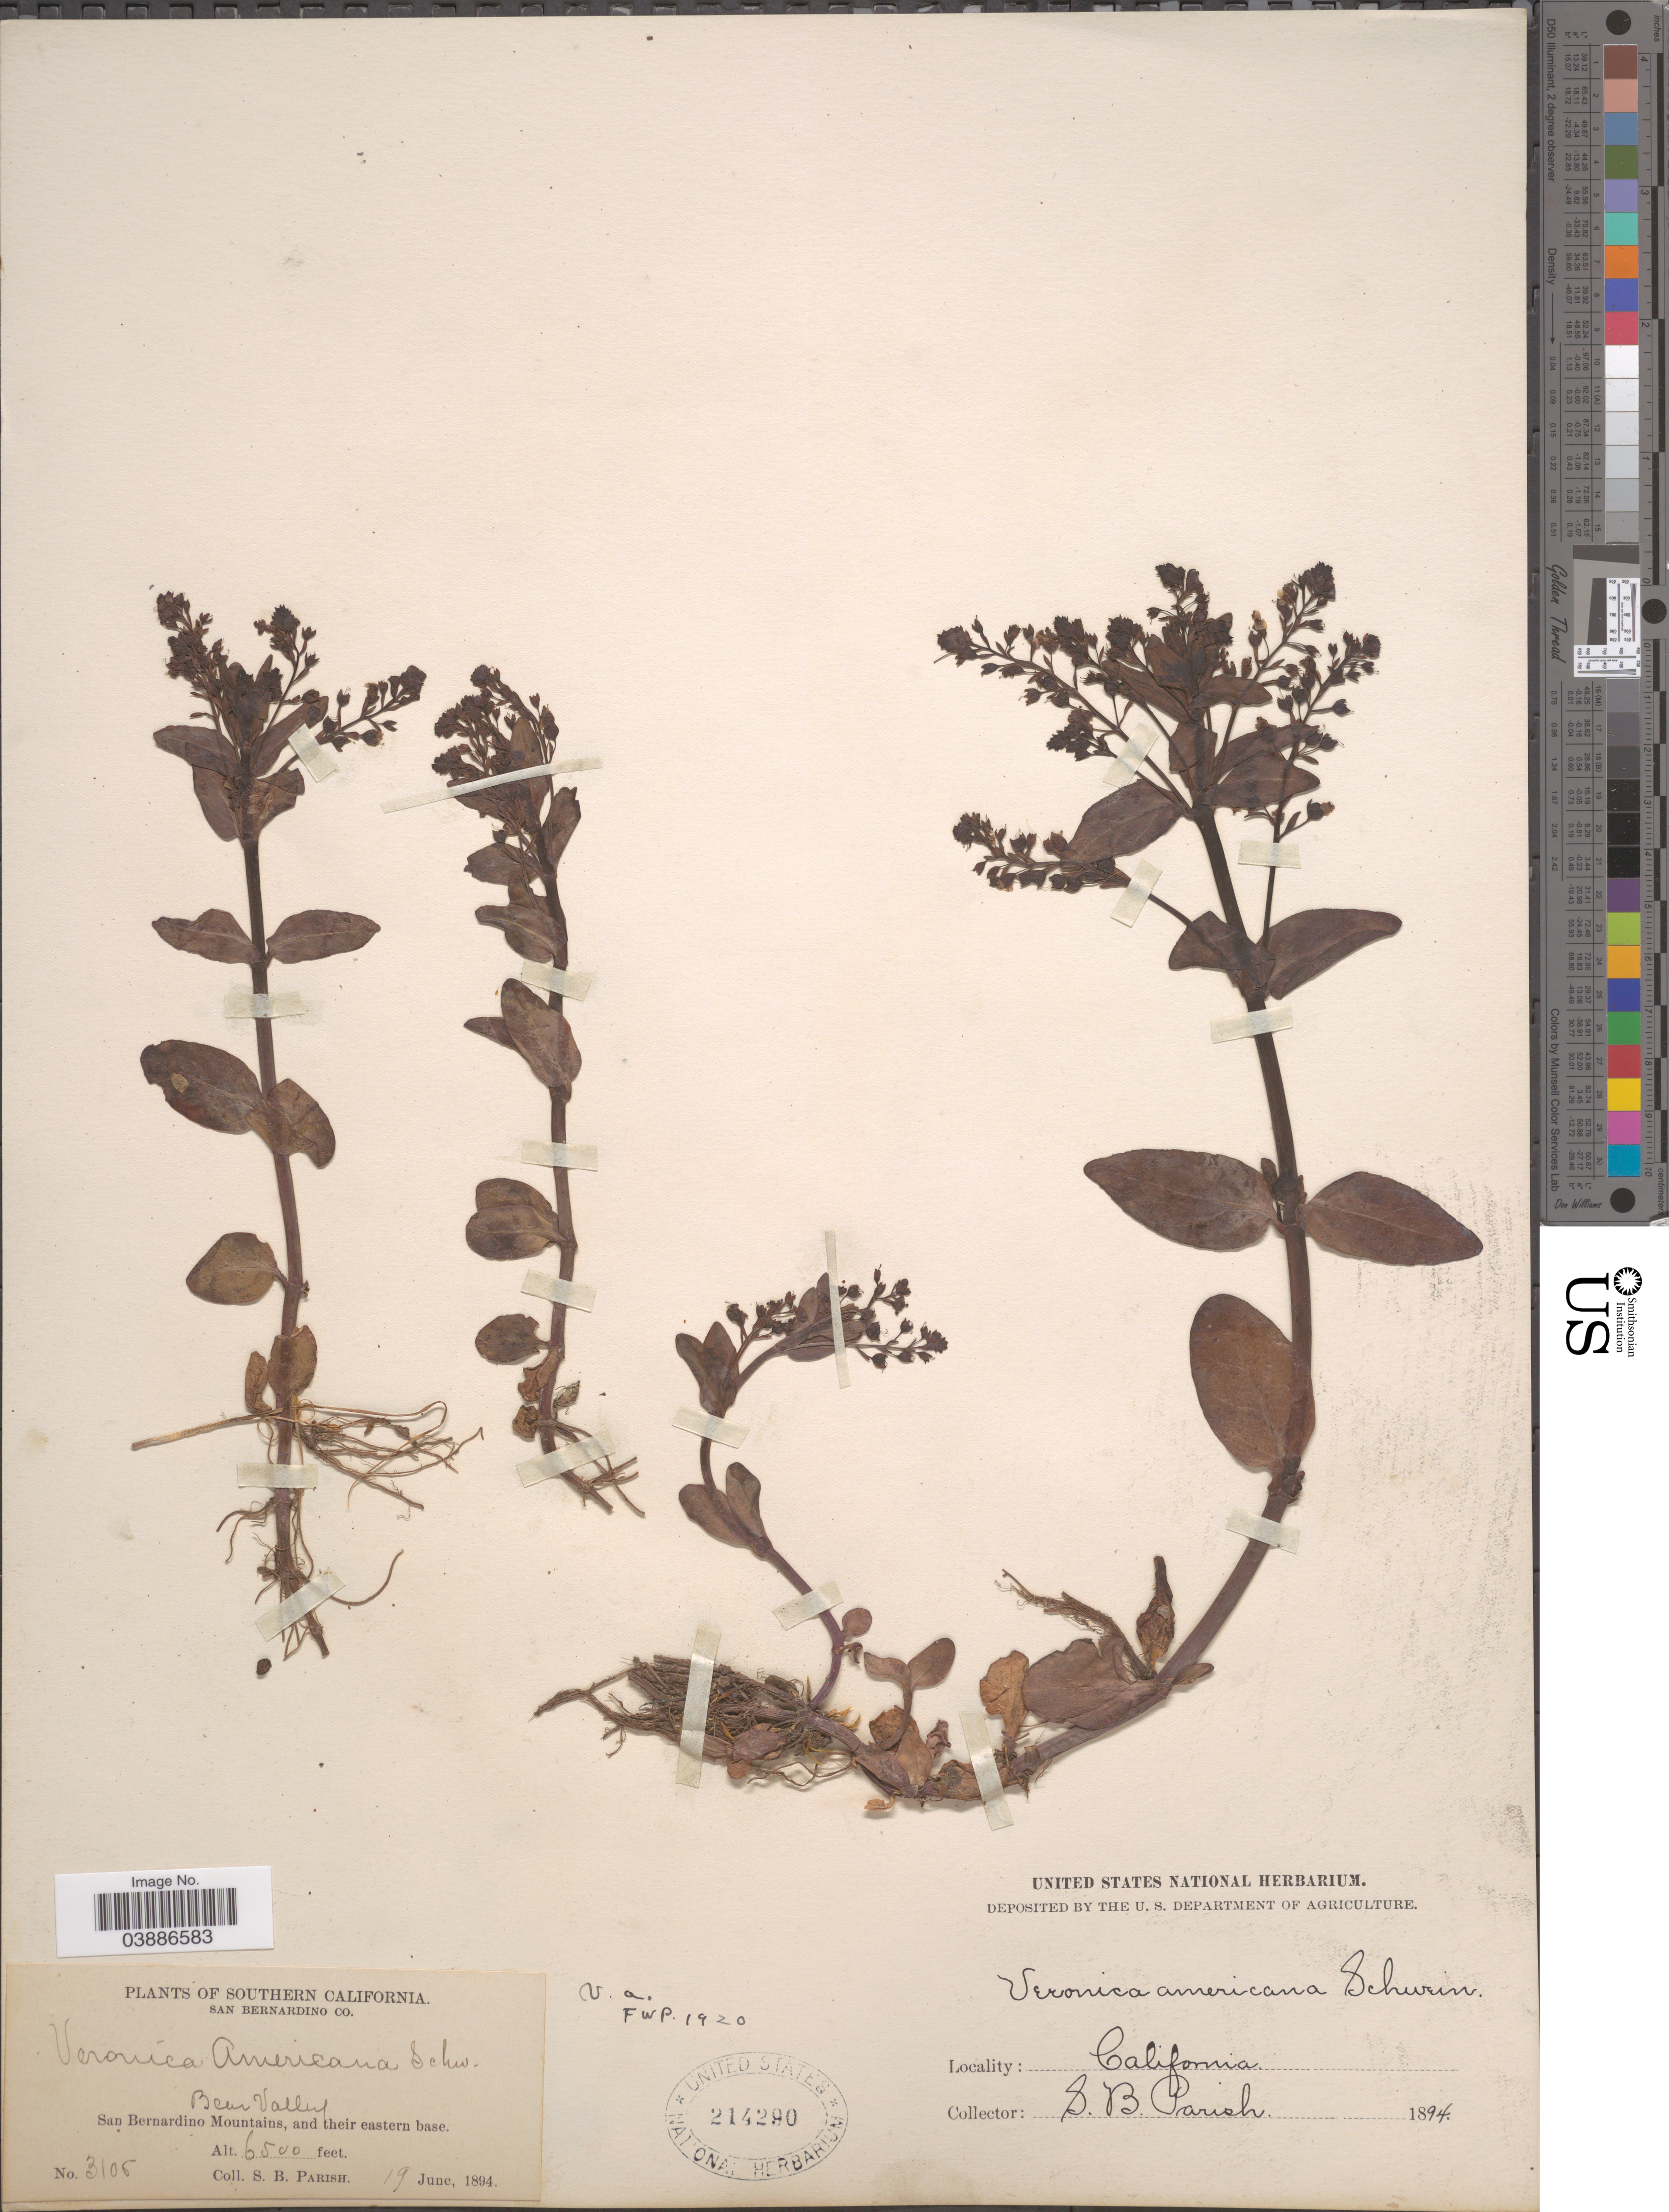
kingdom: Plantae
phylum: Tracheophyta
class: Magnoliopsida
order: Lamiales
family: Plantaginaceae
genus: Veronica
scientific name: Veronica americana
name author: Schwein. ex Benth.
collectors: S. B. Parish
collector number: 3106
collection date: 1894-06-19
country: United States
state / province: California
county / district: San Bernardino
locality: Southern California. San Bernardino Co. Bear Valley. San Bernardino Mountains, and their eastern base.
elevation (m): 1981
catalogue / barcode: US 214290